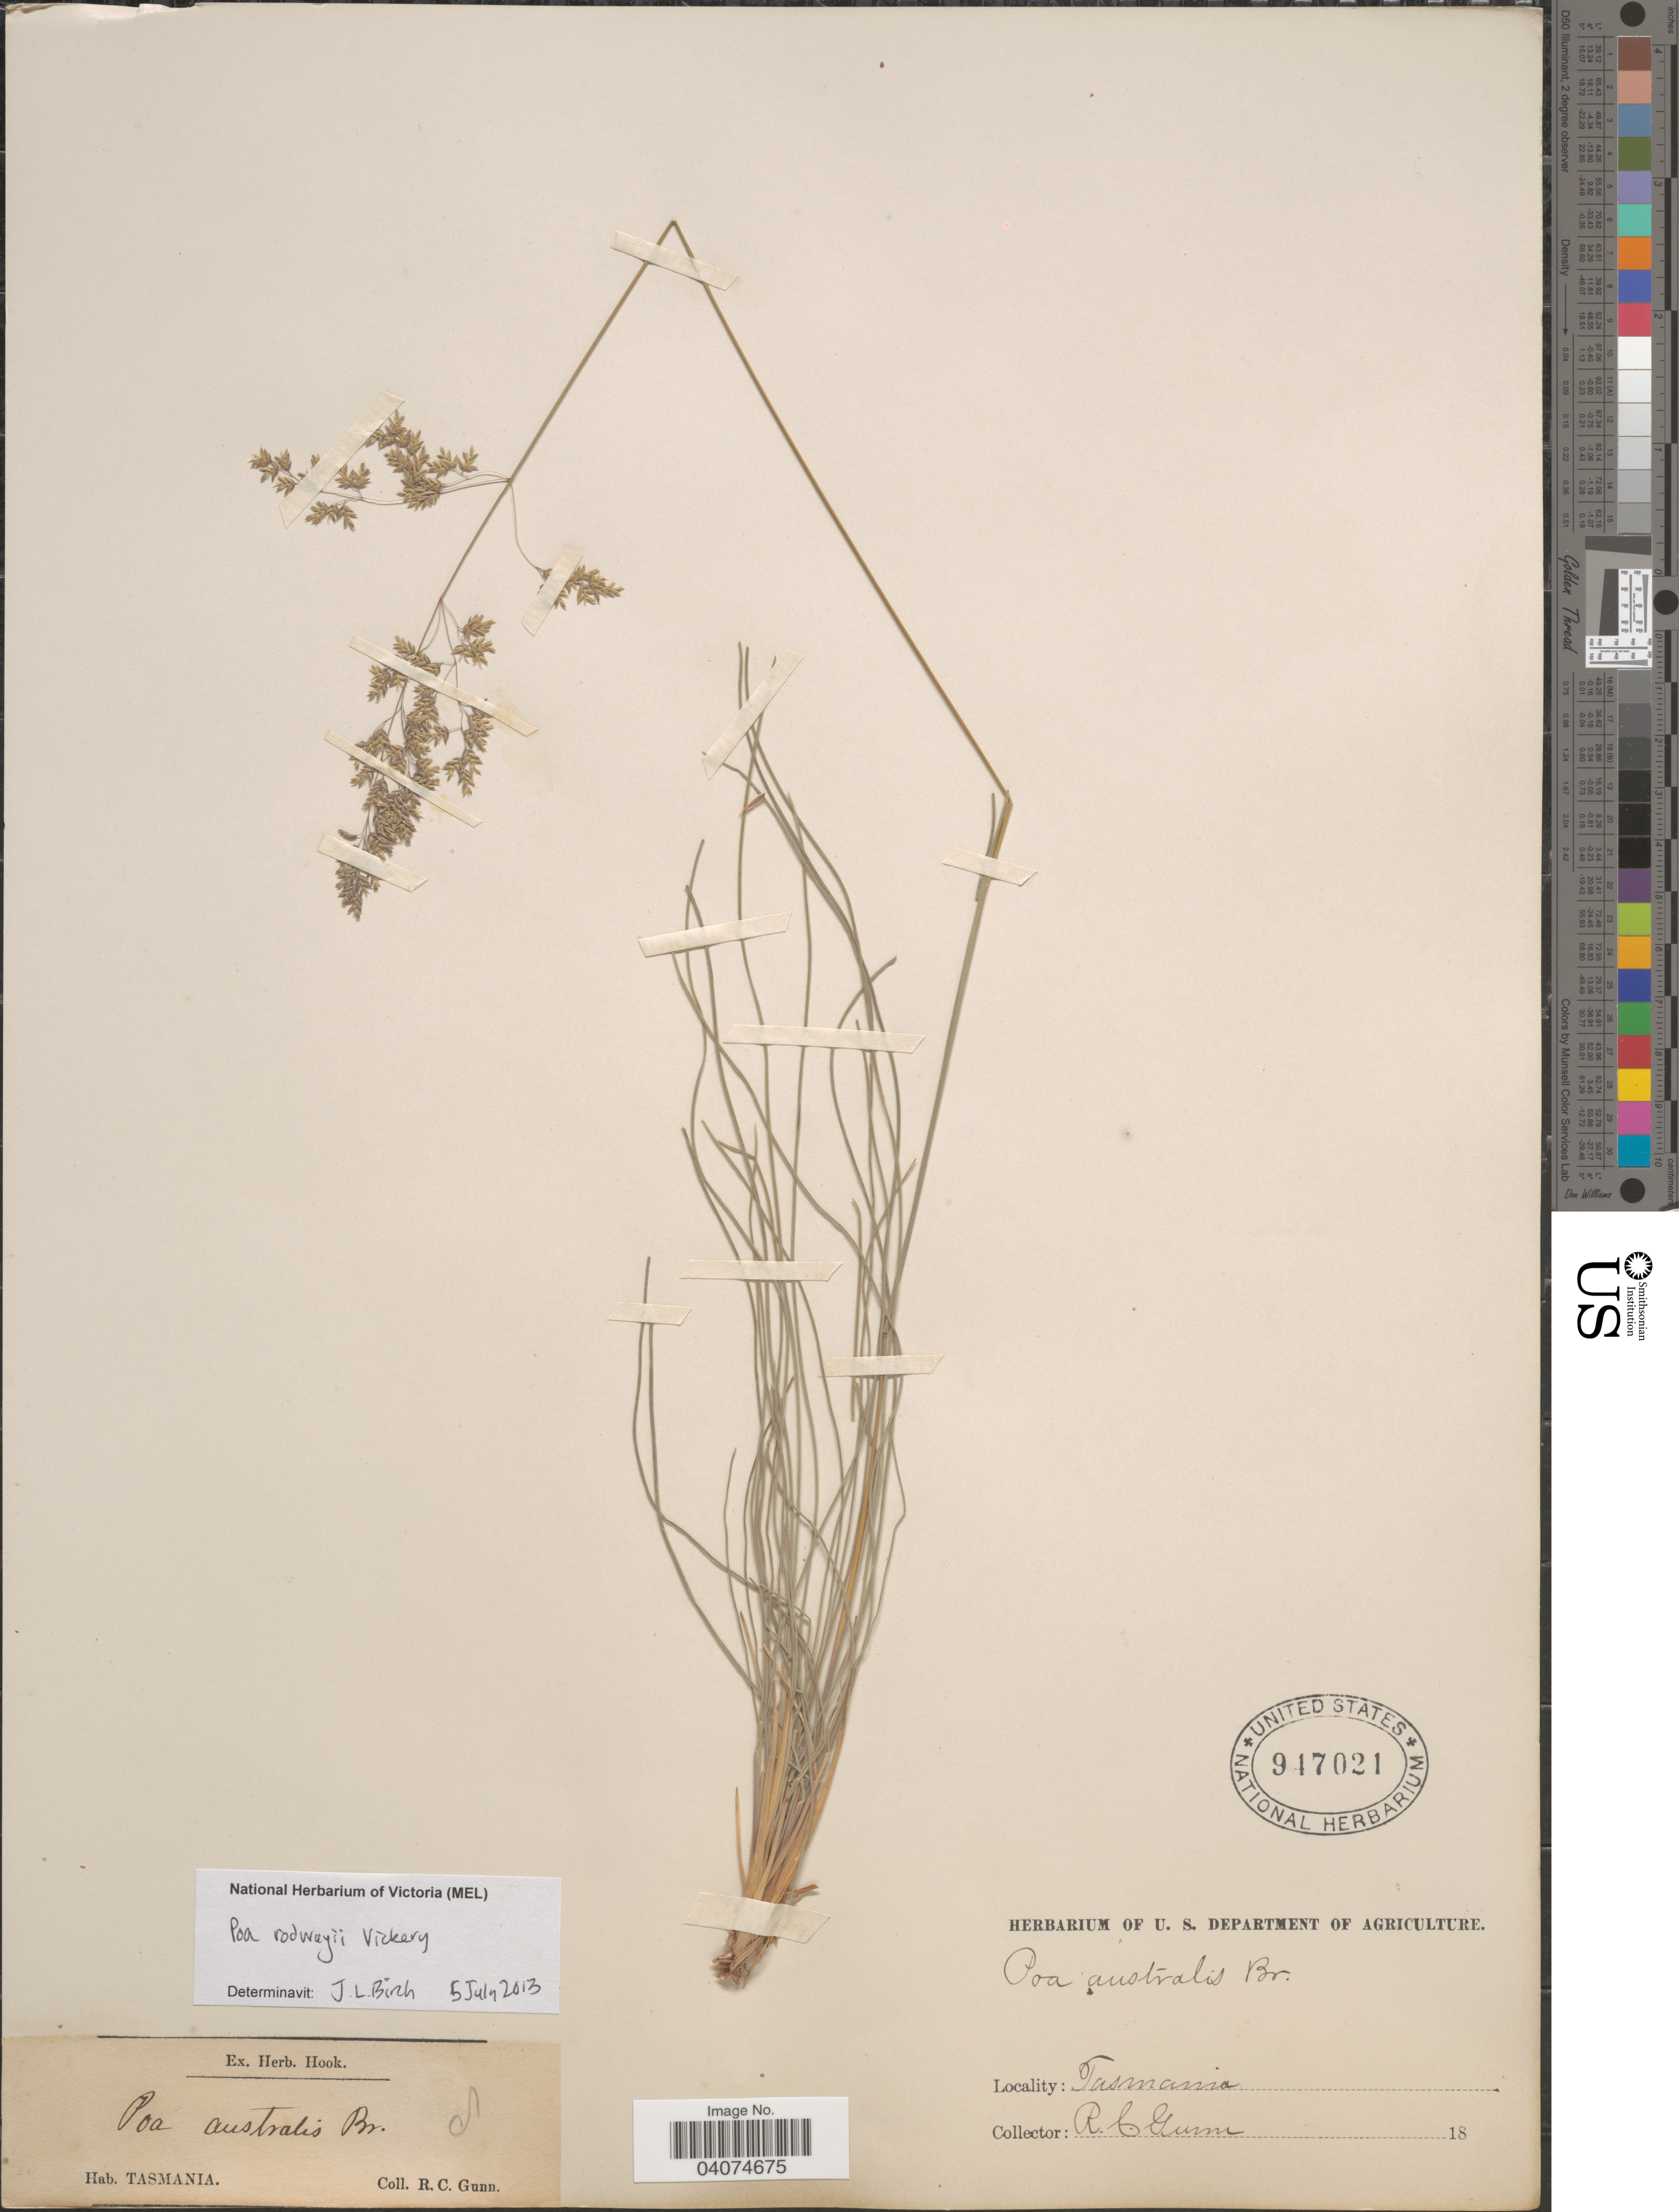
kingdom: Plantae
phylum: Tracheophyta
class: Liliopsida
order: Poales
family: Poaceae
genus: Poa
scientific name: Poa rodwayi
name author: Vickery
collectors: R. Gunn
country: Australia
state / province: Tasmania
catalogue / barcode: US 947021